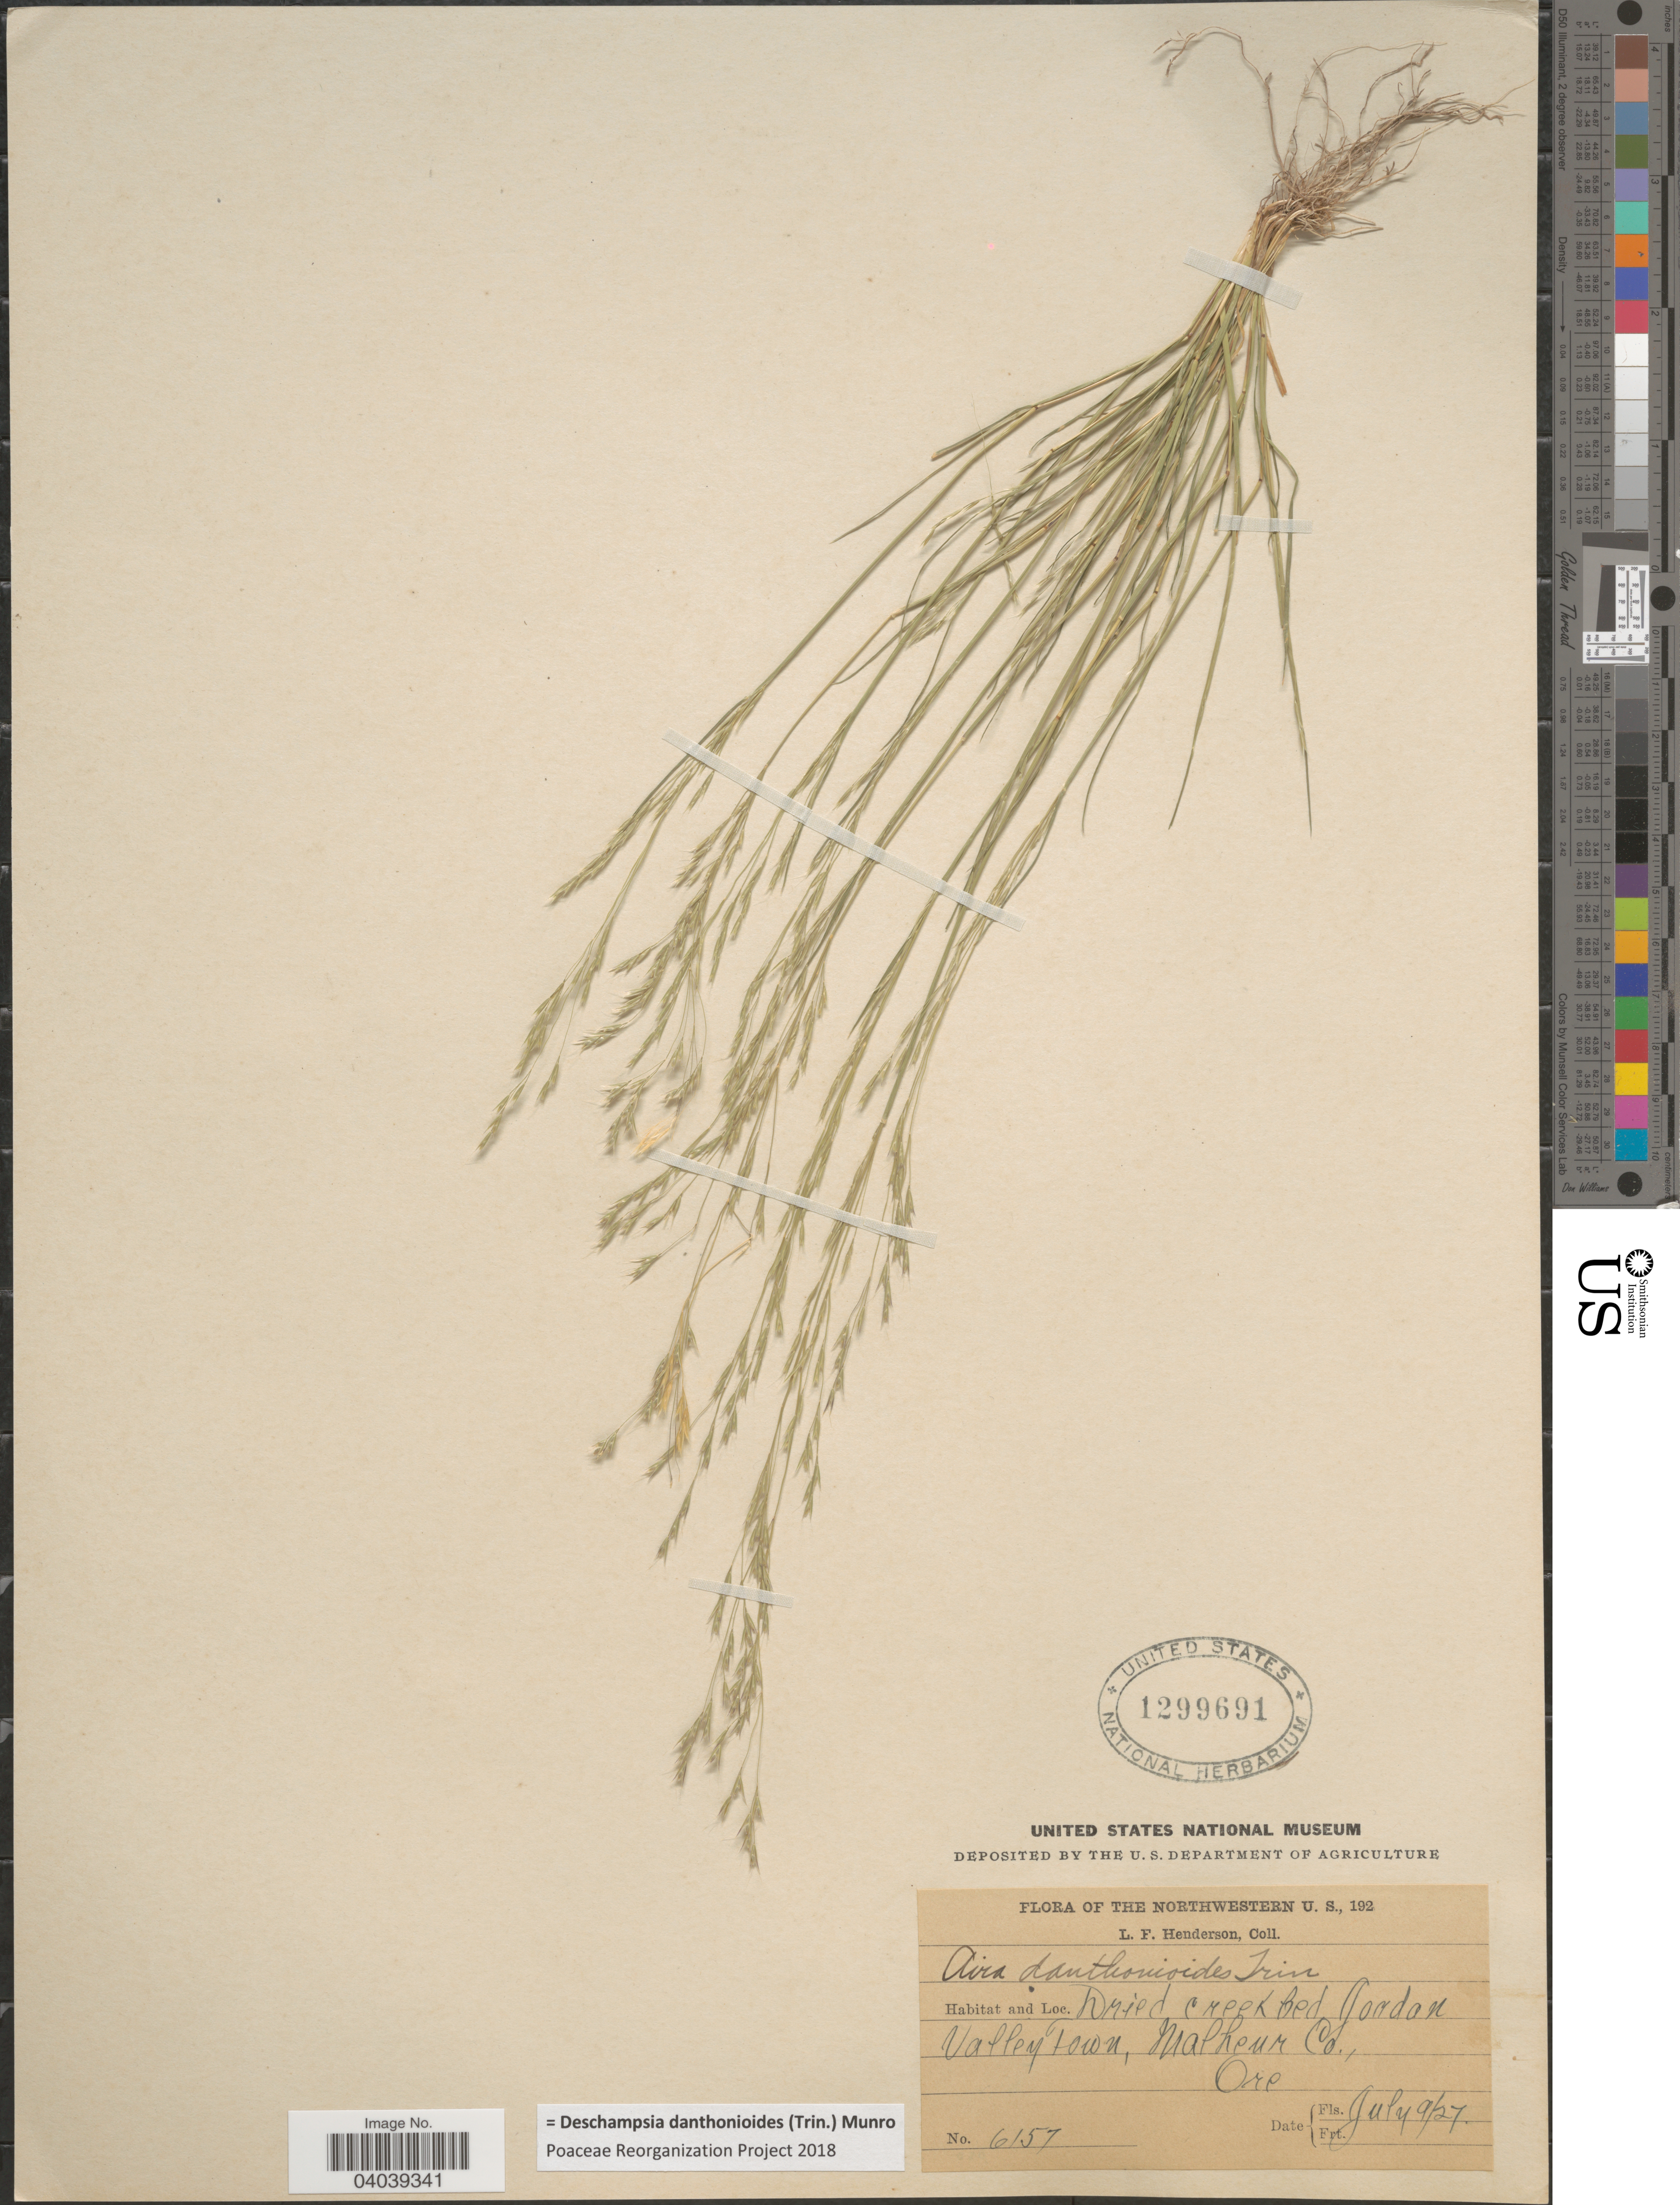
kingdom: Plantae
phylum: Tracheophyta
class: Liliopsida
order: Poales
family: Poaceae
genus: Deschampsia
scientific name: Deschampsia danthonioides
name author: (Trin.) Munro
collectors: L. Henderson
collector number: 6157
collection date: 1927-07-09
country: United States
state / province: Oregon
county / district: Malheur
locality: Northwestern U.S. Dried creekbed Jordan Valley Town, Malheur Co.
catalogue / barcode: US 1299691